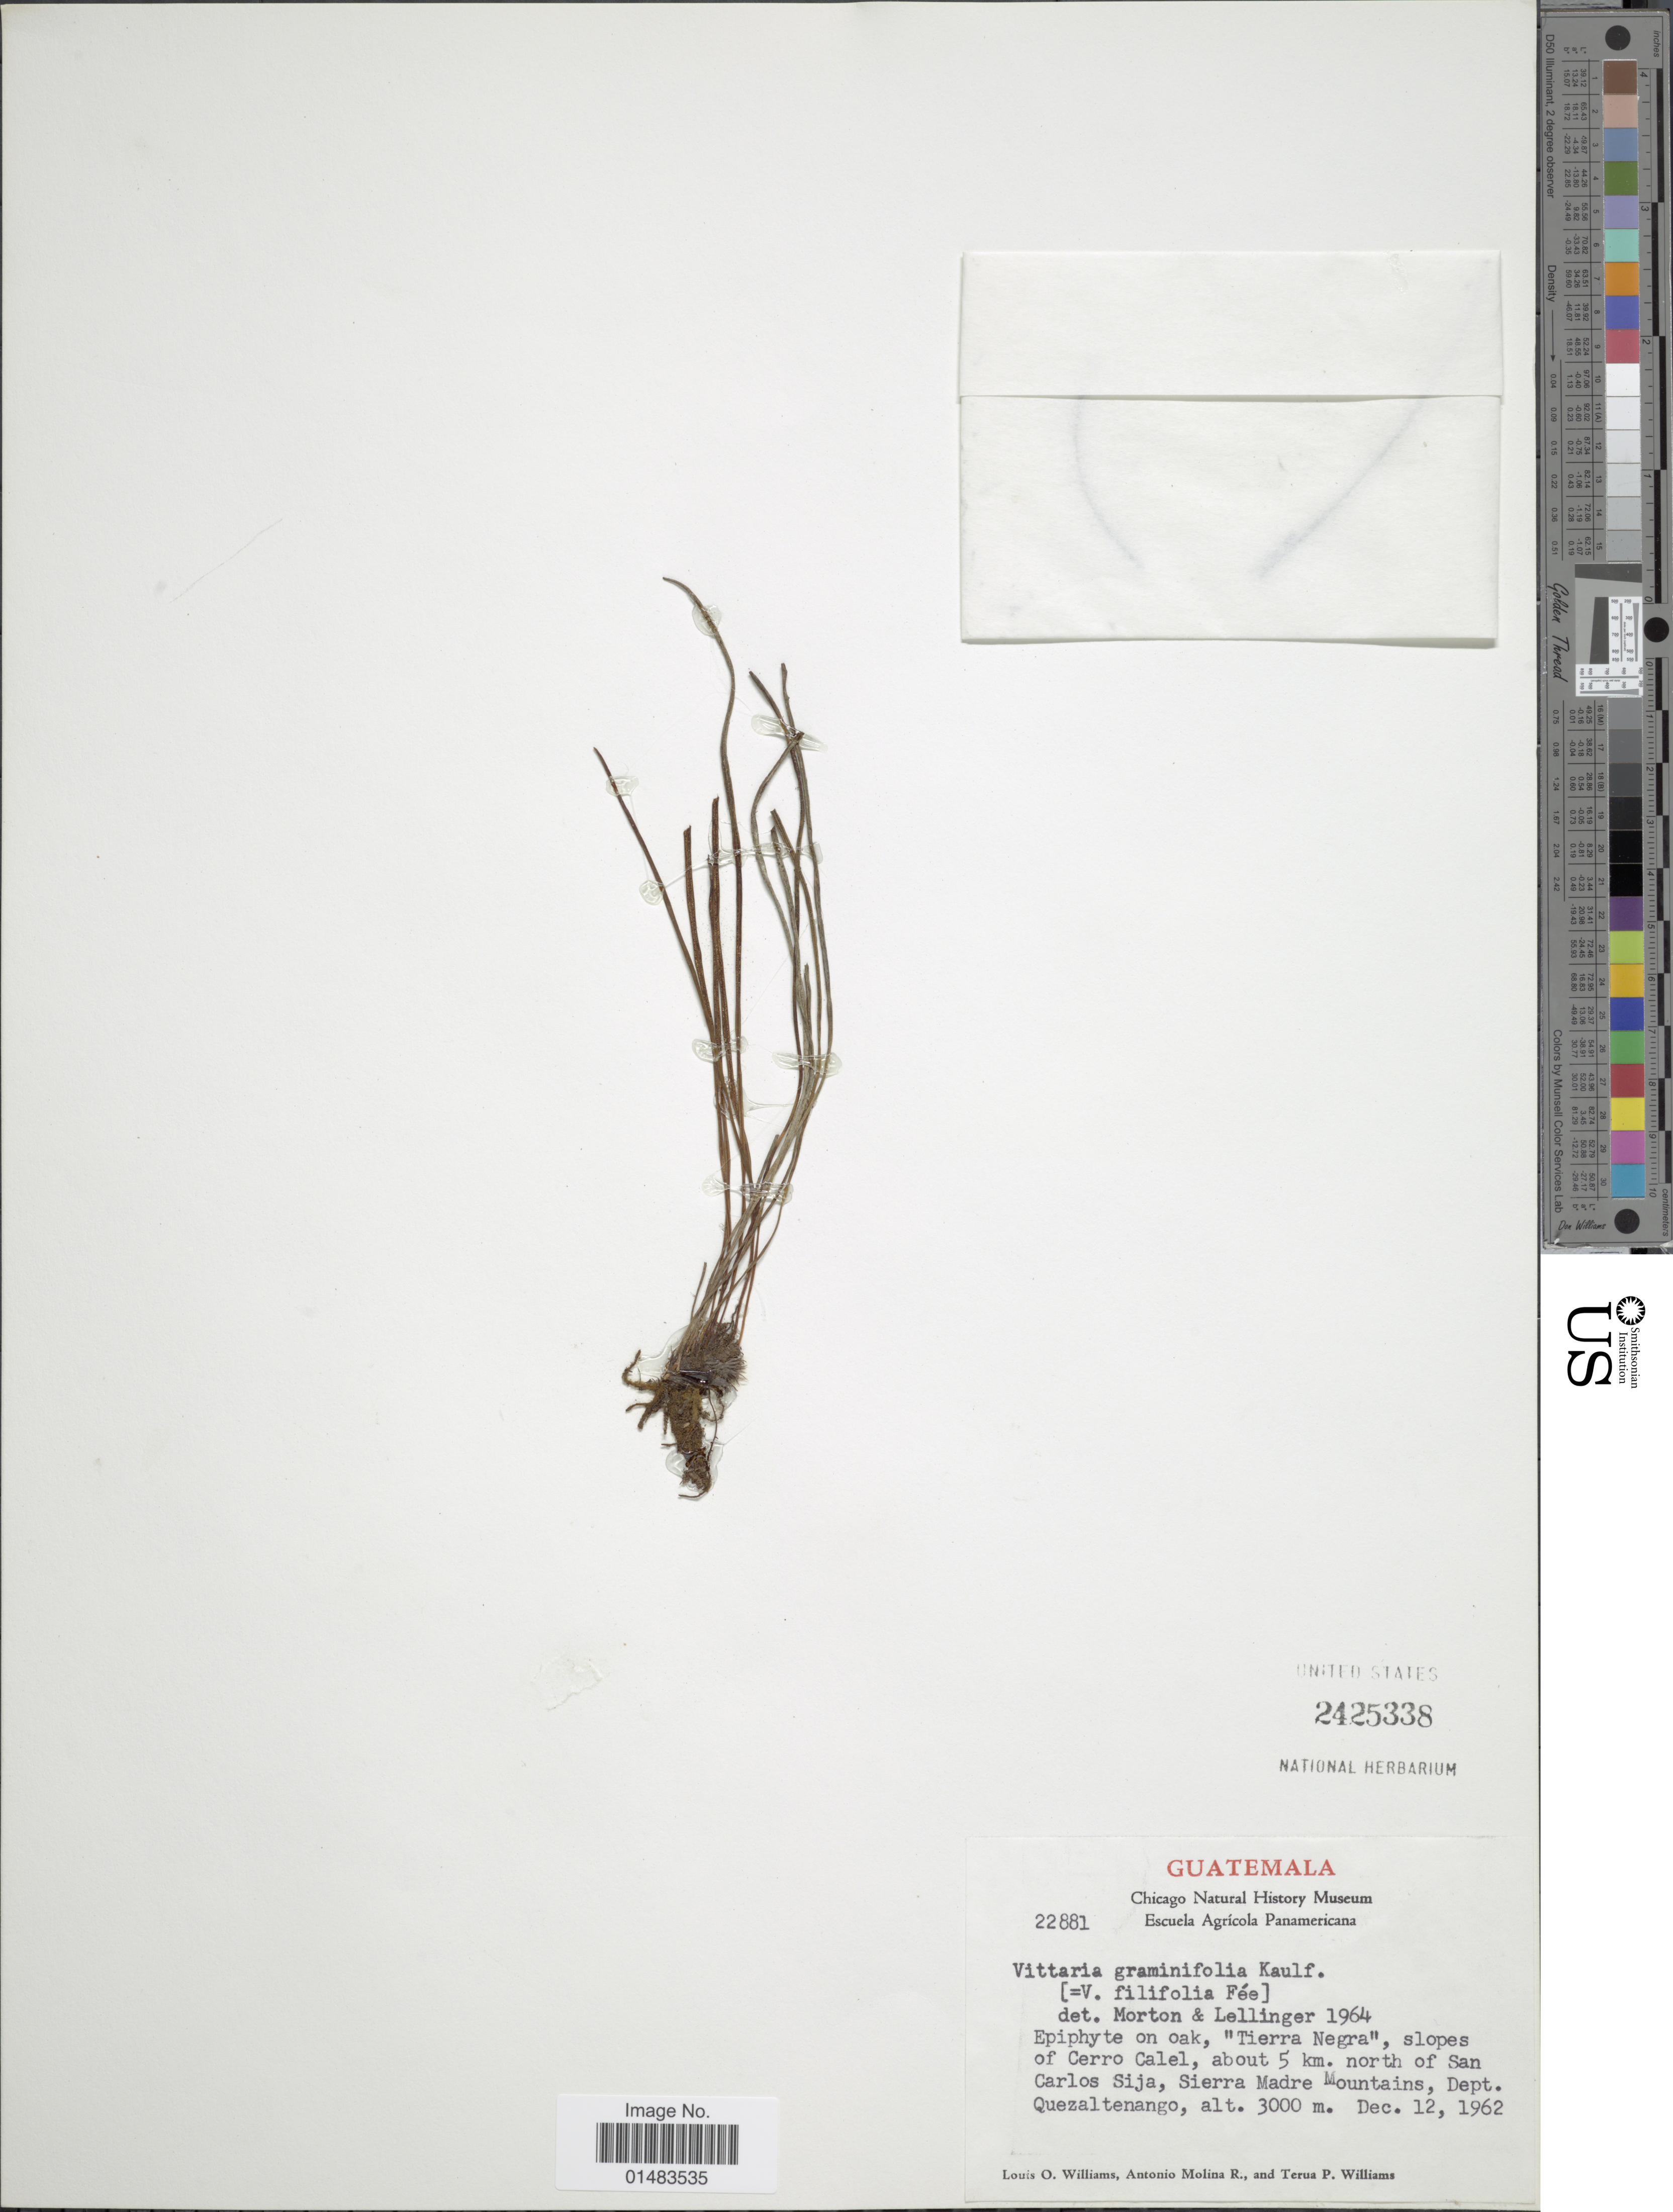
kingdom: Plantae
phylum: Tracheophyta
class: Polypodiopsida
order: Polypodiales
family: Pteridaceae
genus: Vittaria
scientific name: Vittaria graminifolia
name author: Kaulf.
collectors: L. O. Williams, A. Molina R. & T. P. Williams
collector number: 22881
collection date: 1962-12-12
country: Guatemala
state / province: Quetzaltenango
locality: Epiphyte on oak, " Tierra Negra ", slopes of Cerro Calel, about 5 km. north of San Carlos Sija, Sierra Madre Mountains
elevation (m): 3000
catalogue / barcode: US 2425338